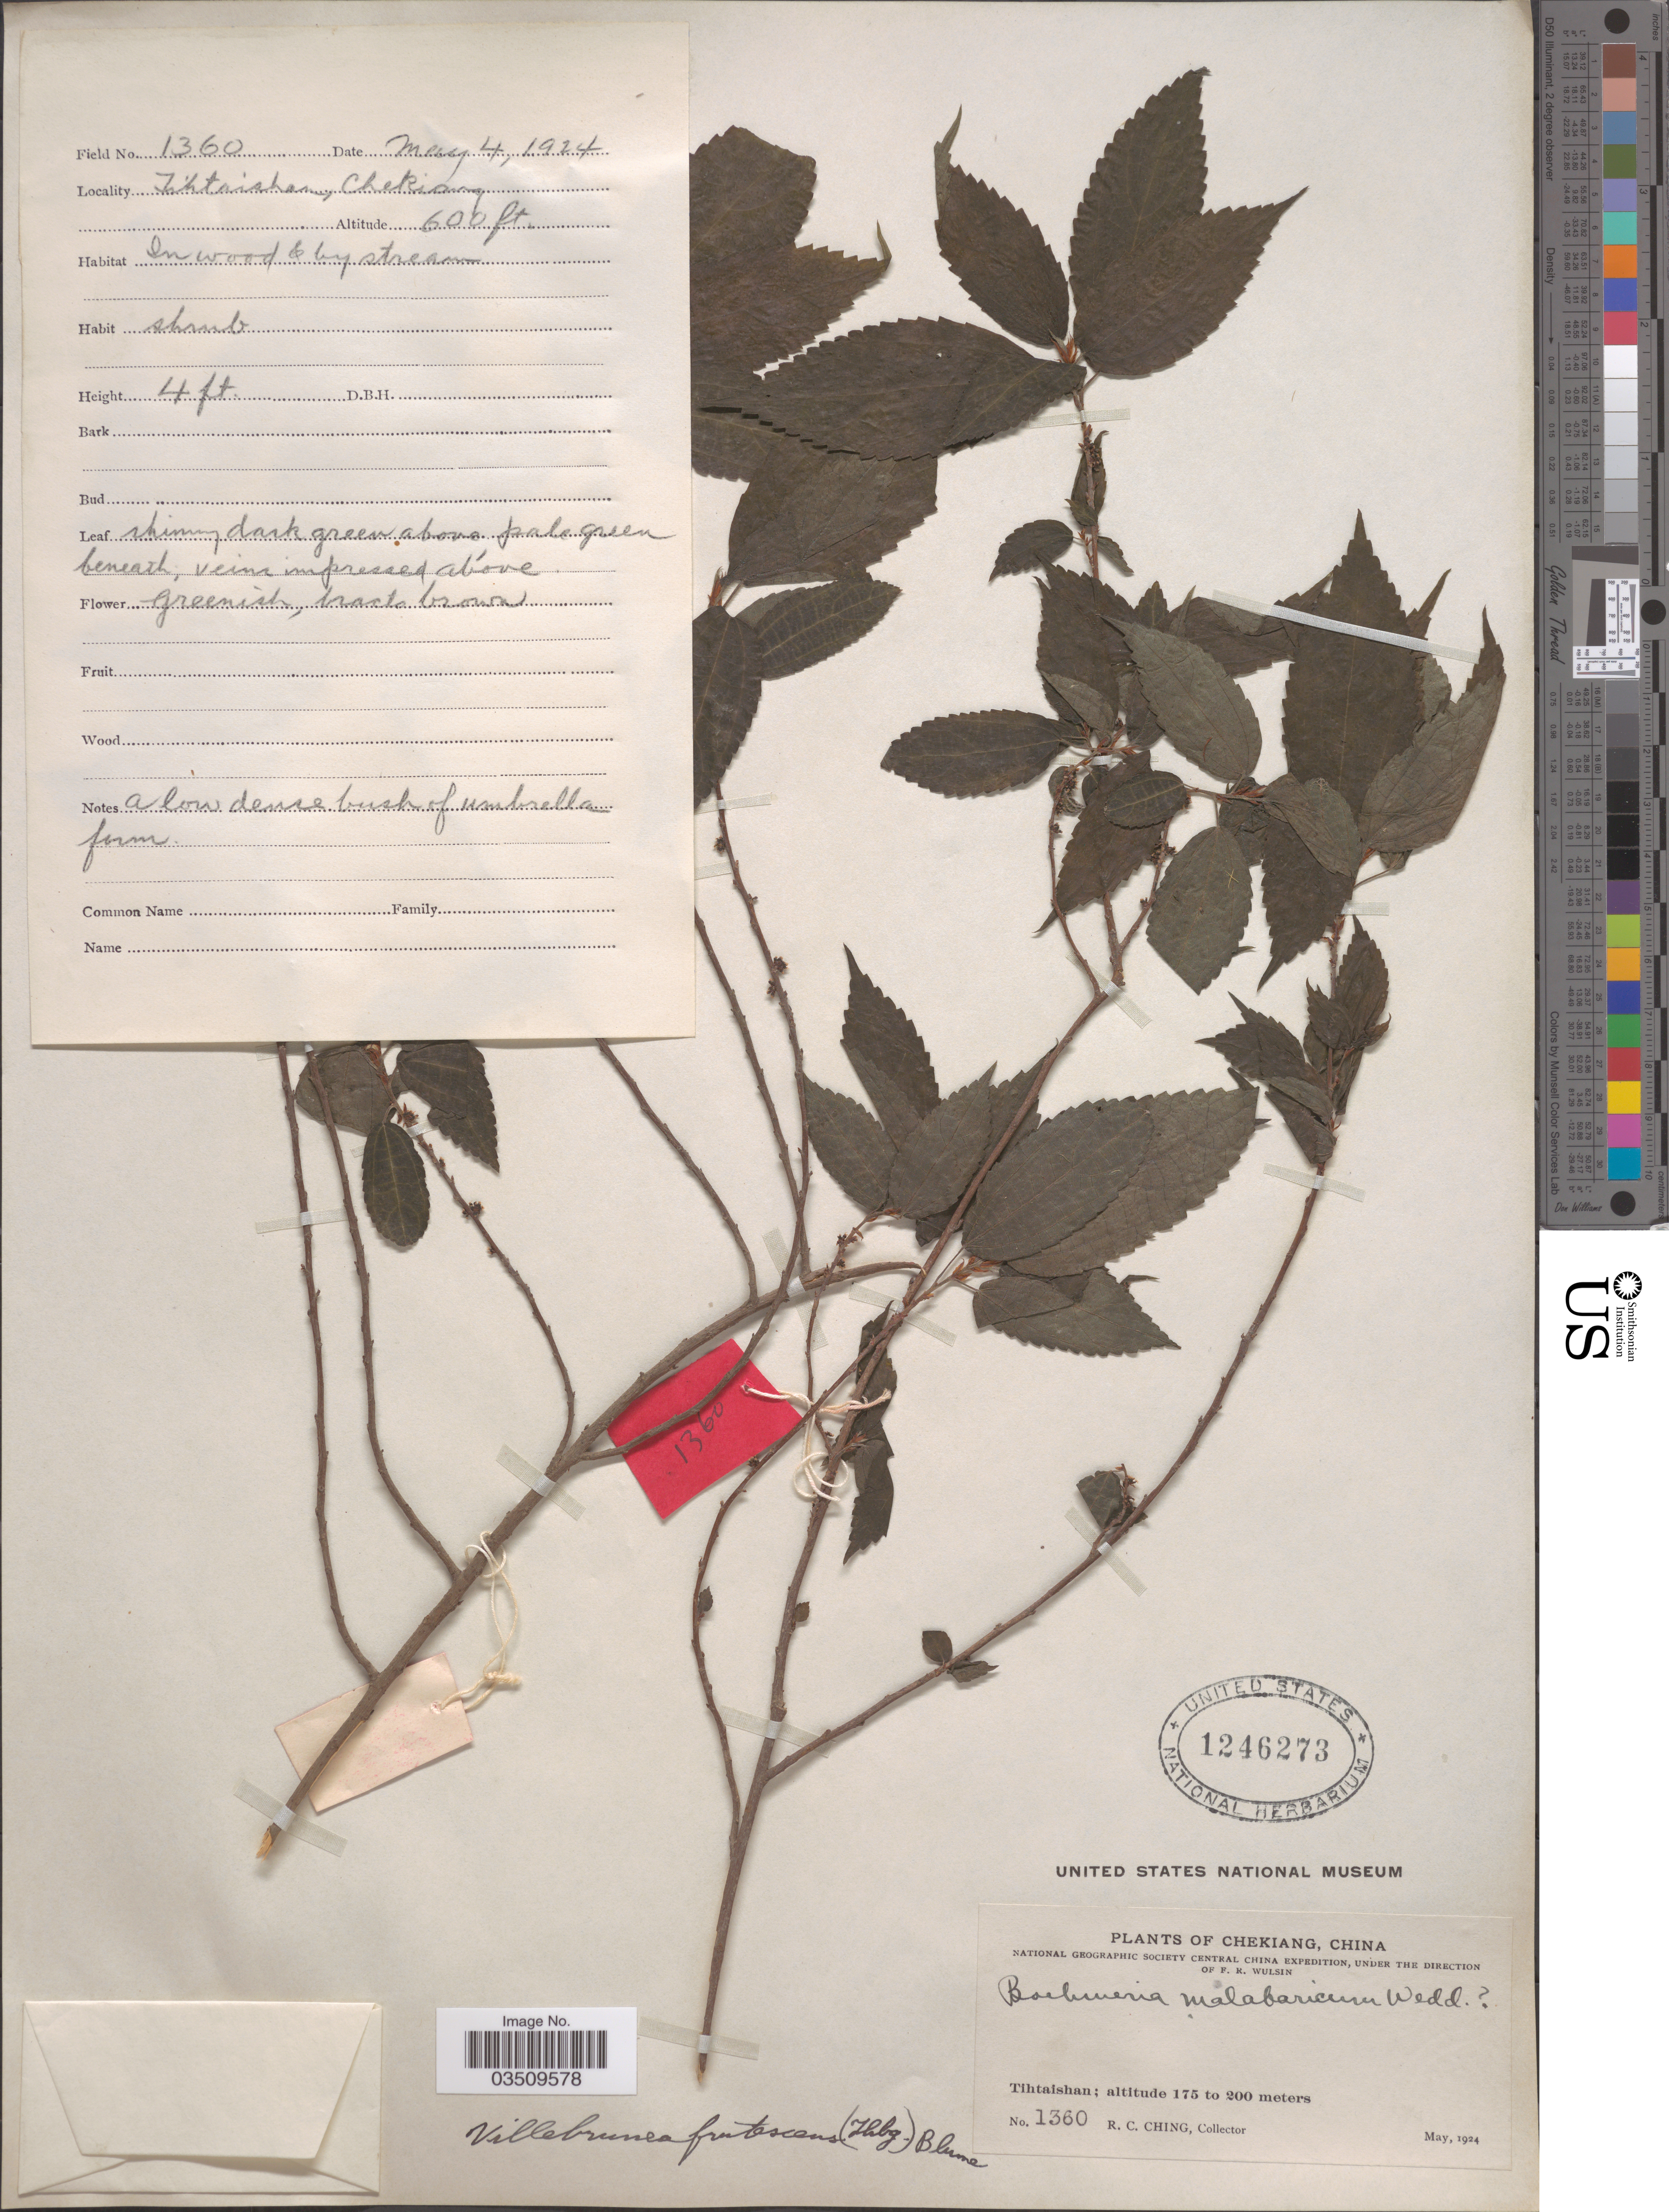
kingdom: Plantae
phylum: Tracheophyta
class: Magnoliopsida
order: Rosales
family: Urticaceae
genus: Oreocnide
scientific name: Oreocnide frutescens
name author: (Thunb.) Miq.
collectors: R. C. Ching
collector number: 1360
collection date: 1924-05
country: China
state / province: Zhejiang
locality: Chekiang, Tihtaishan.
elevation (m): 183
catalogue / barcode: US 1246273